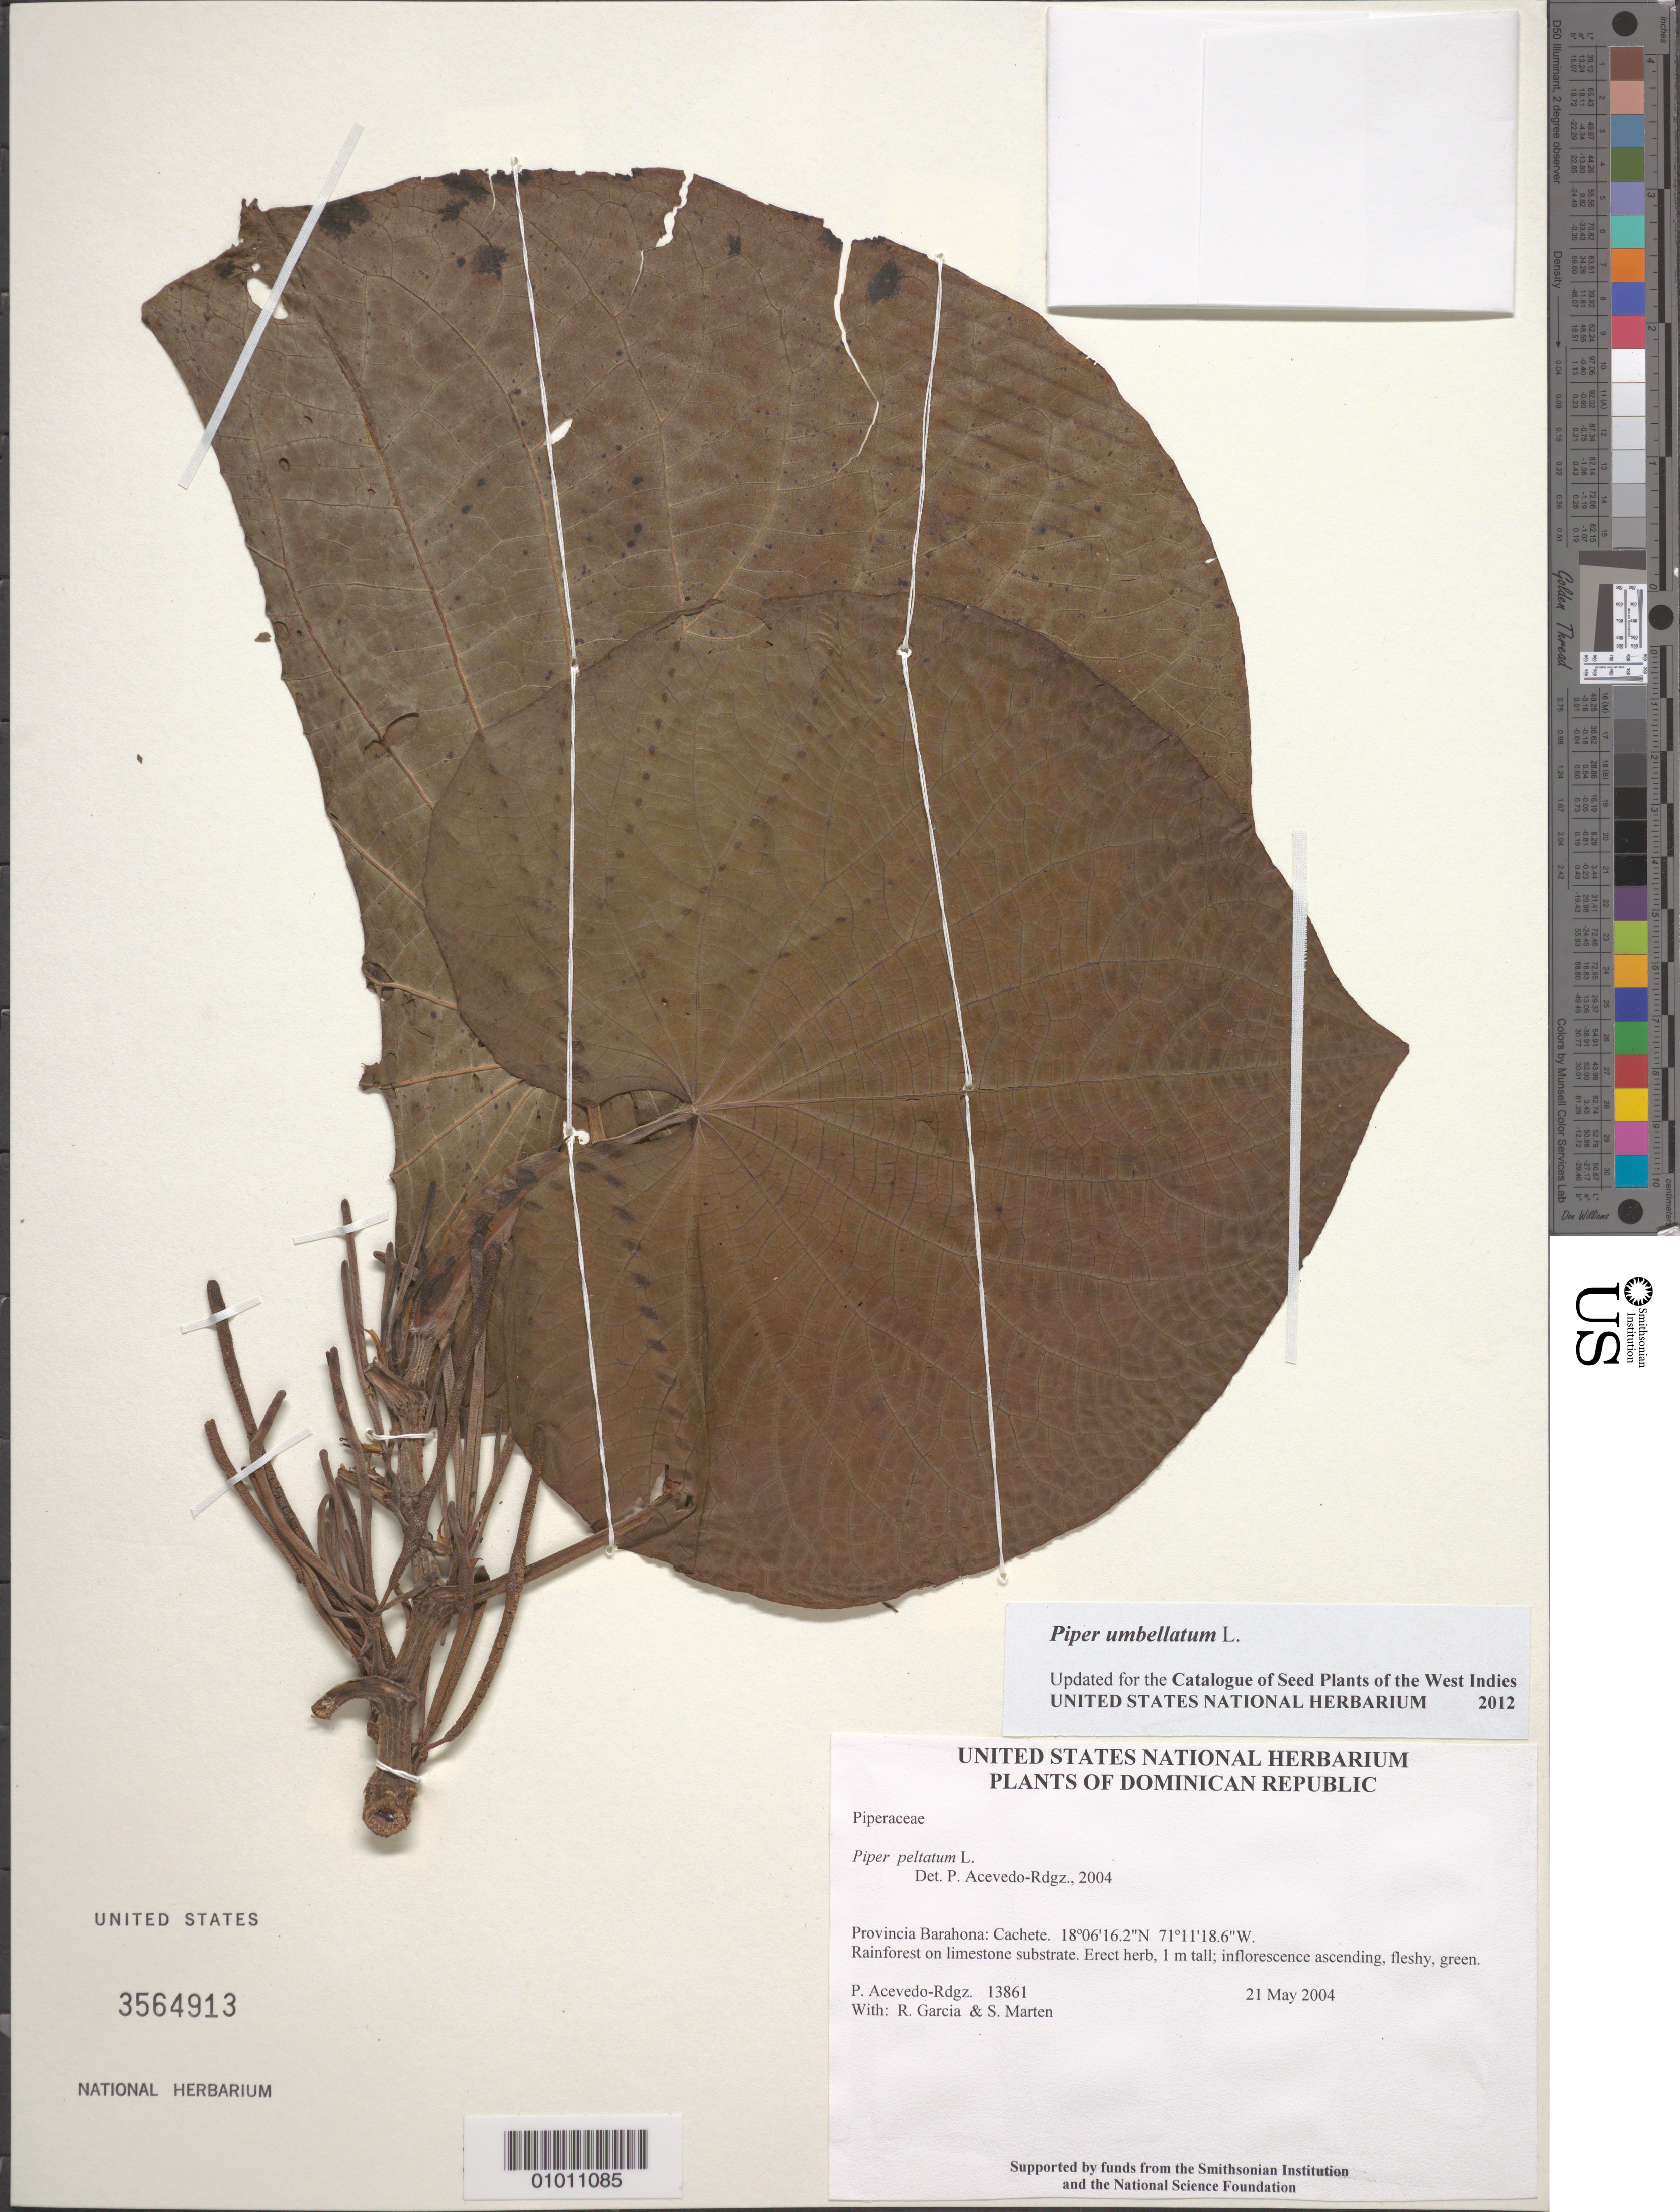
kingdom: Plantae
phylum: Tracheophyta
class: Magnoliopsida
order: Piperales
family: Piperaceae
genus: Piper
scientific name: Piper umbellatum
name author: L.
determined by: Strong, M. T., (US), Smithsonian Institution - National Museum of Natural History (UNITED STATES)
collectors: P. Acevedo-Rodr., R. G. García & S. Marten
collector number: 13861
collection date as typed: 21 May 2004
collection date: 2004-05-21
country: Dominican Republic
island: Hispaniola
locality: Provincia Barahona: Cachete.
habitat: Rainforest on limestone substrate.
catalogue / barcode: US 3564913